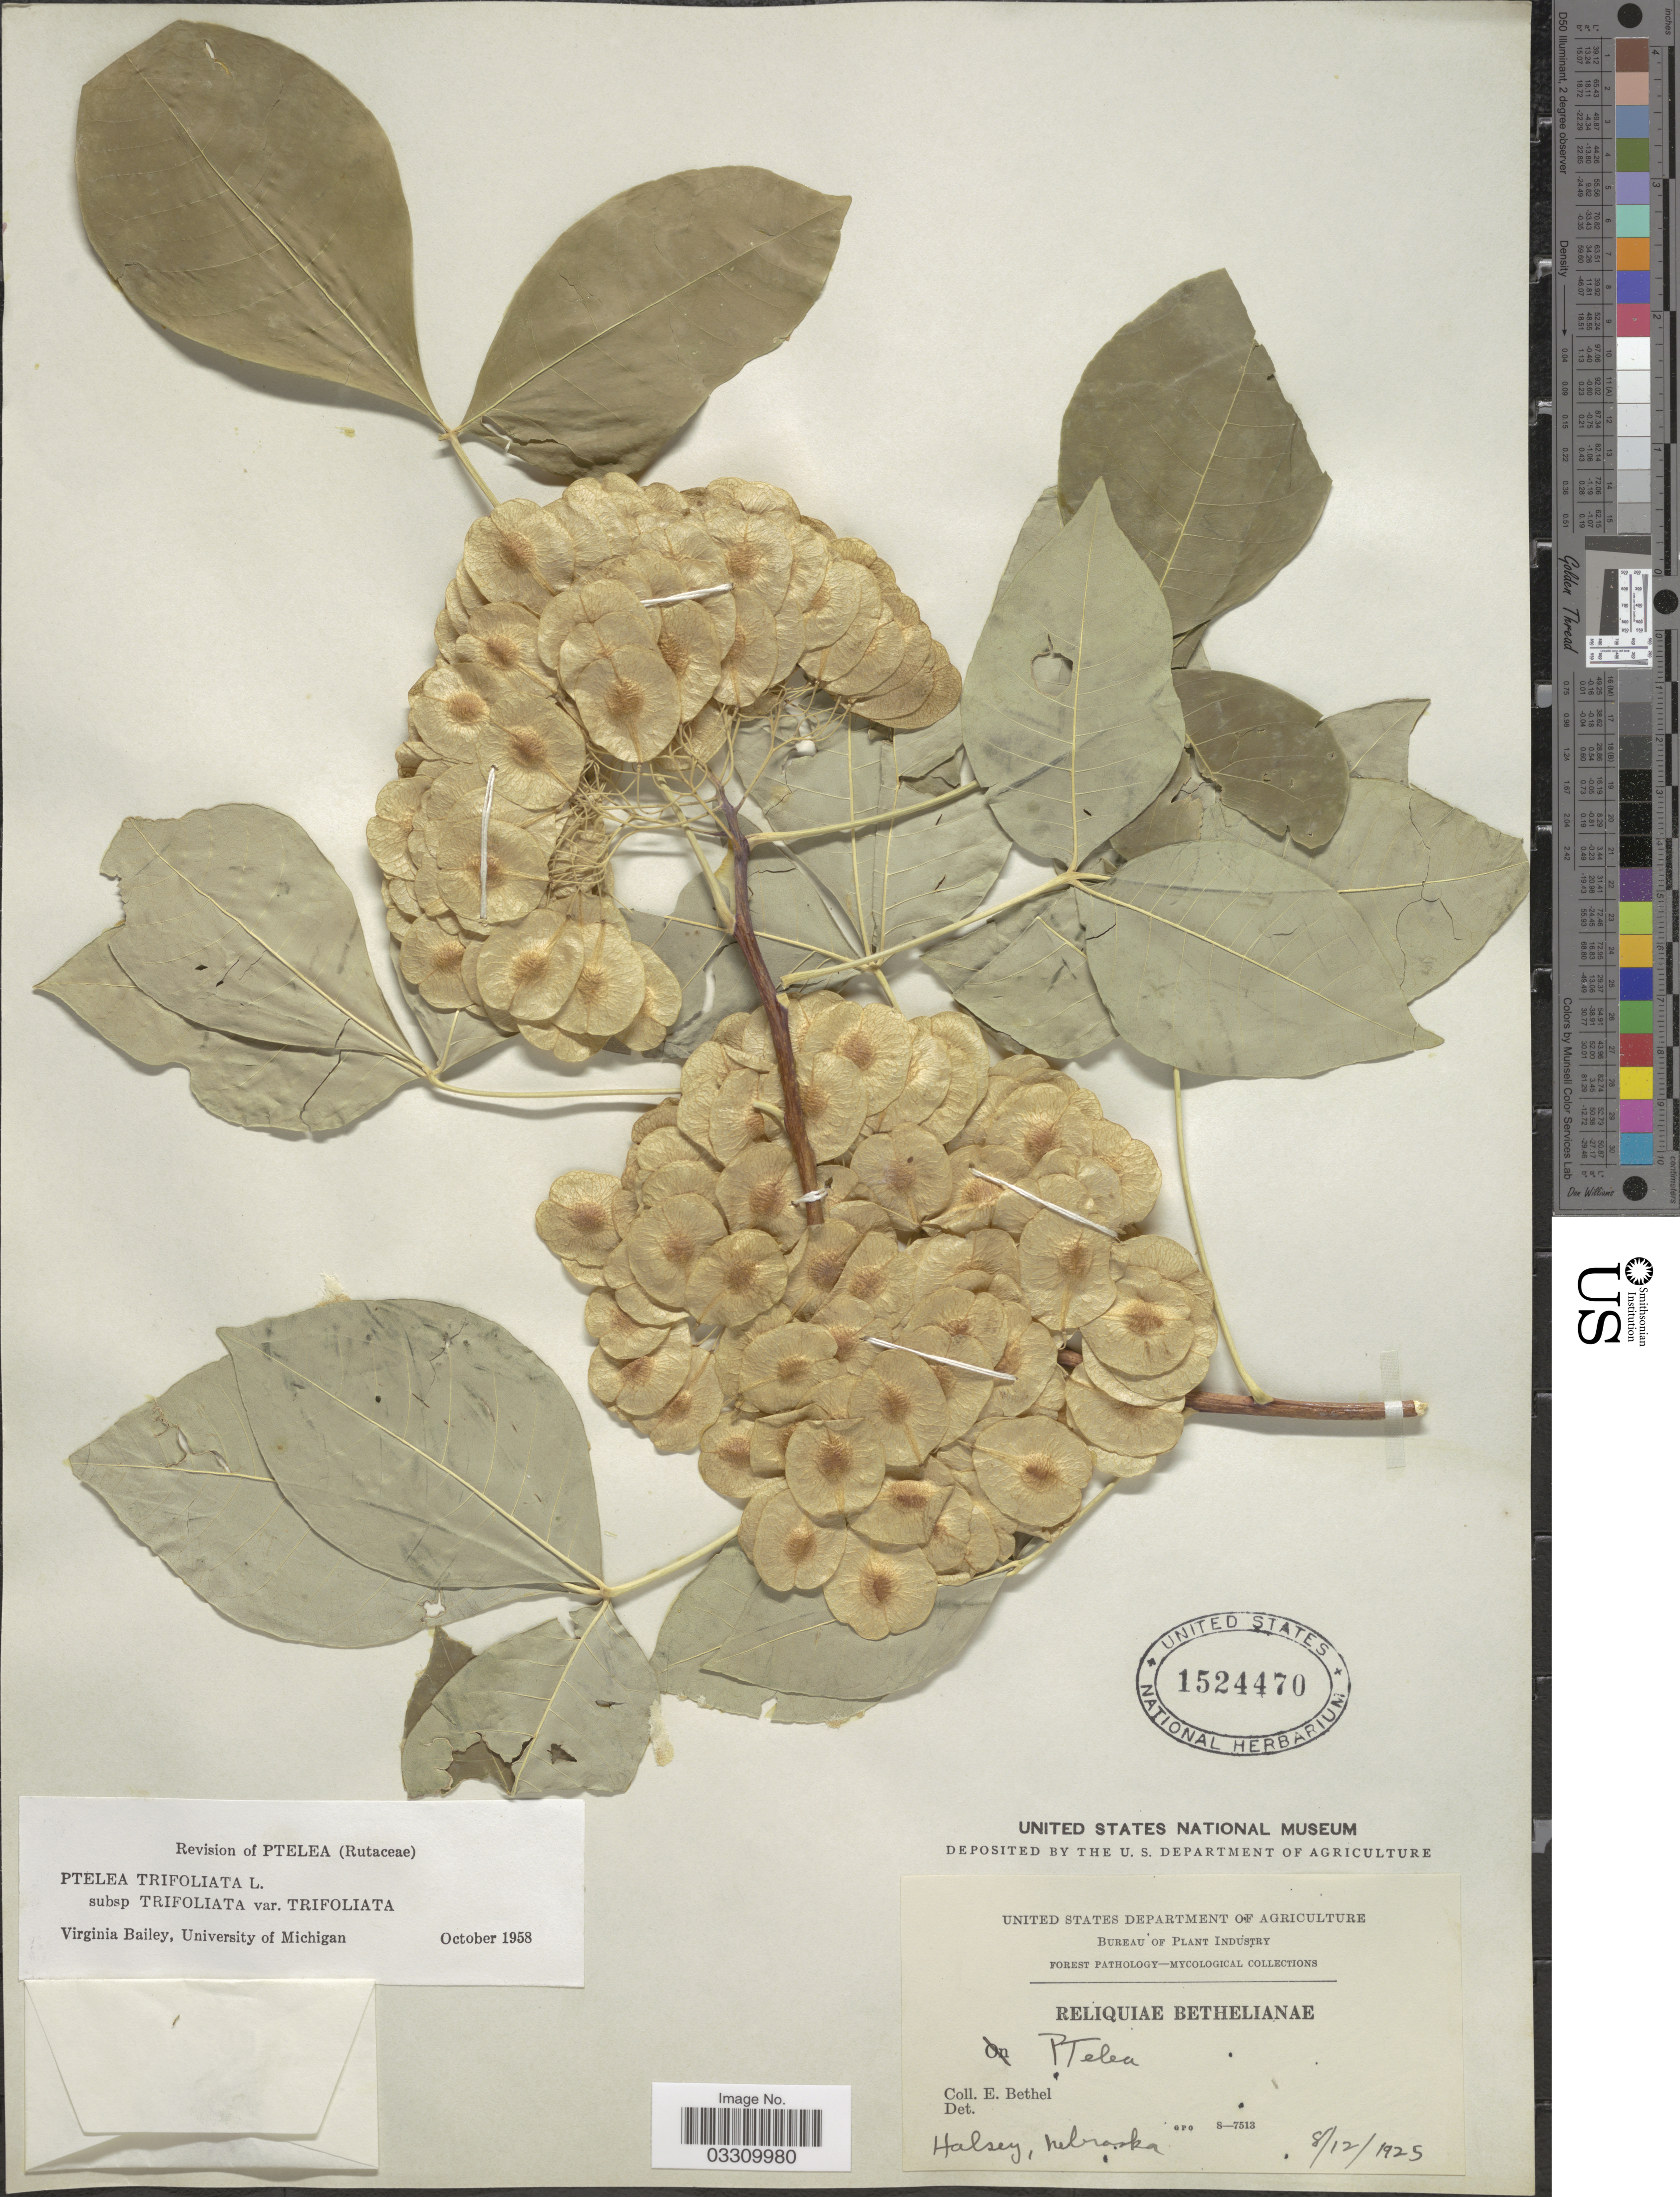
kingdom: Plantae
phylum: Tracheophyta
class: Magnoliopsida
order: Sapindales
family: Rutaceae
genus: Ptelea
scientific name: Ptelea trifoliata subsp. trifoliata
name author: L.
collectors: E. Bethel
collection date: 1925-08-12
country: United States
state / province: Nebraska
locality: Halsey.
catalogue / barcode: US 1524470